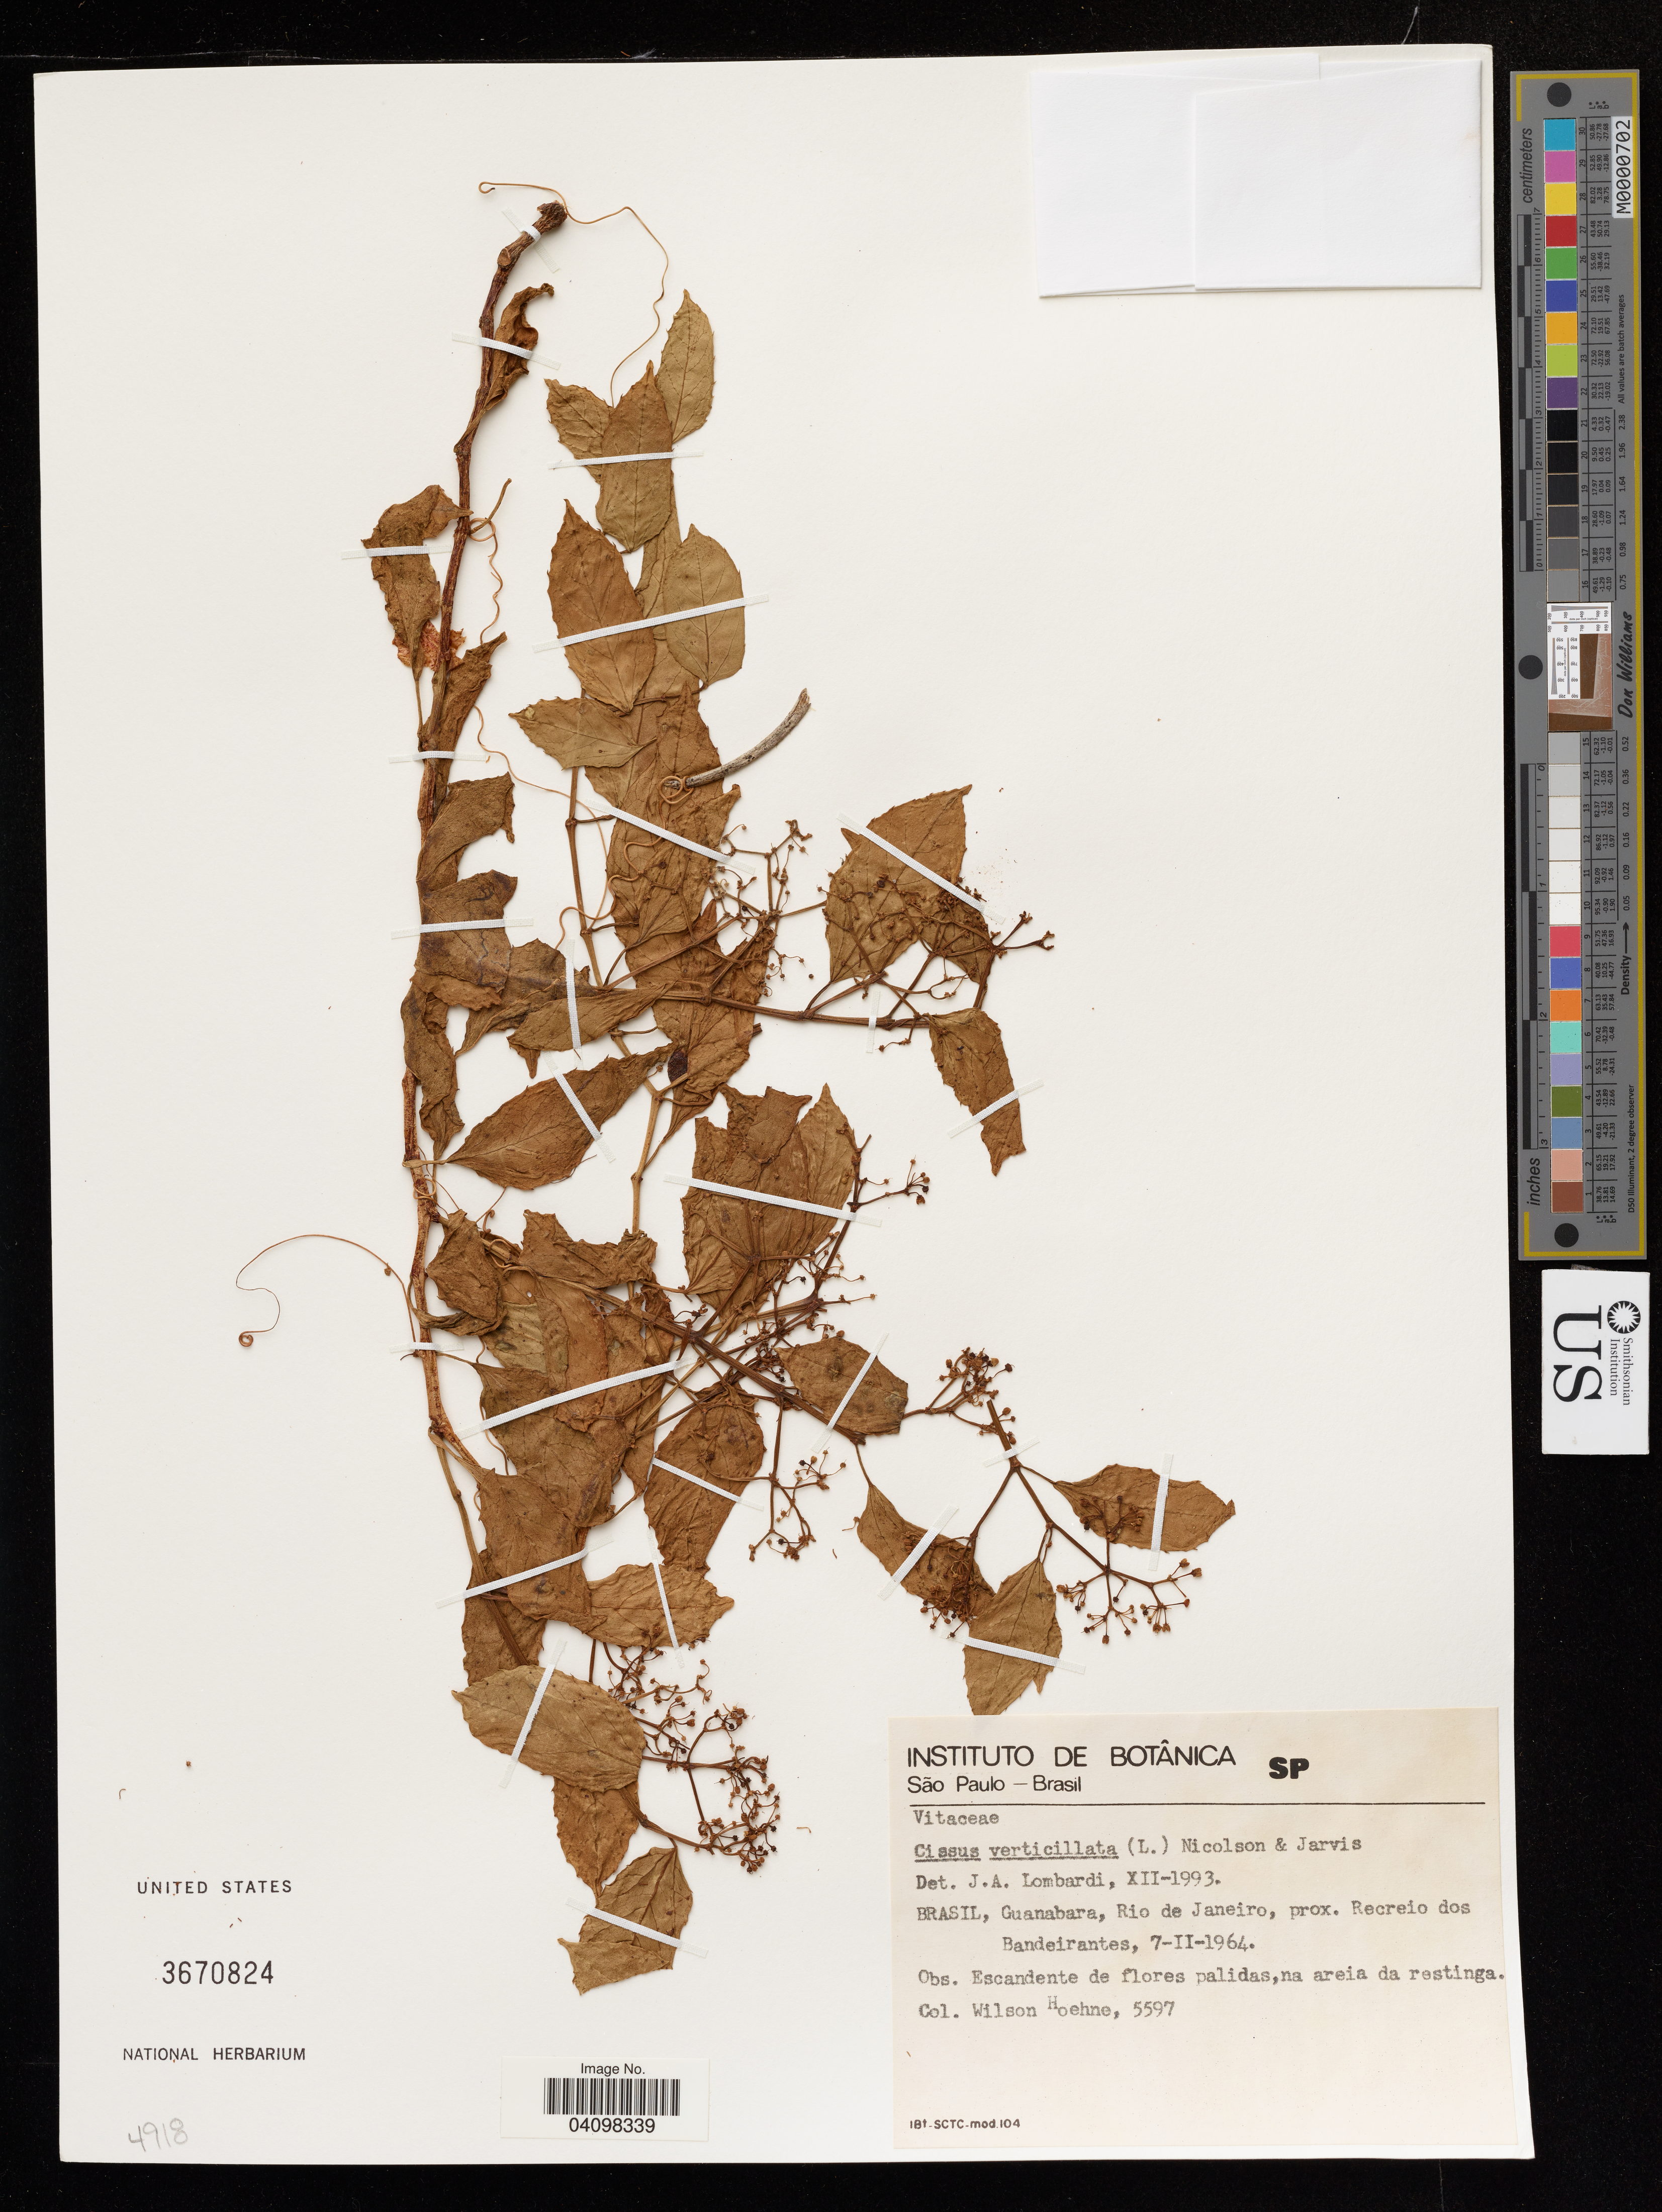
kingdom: Plantae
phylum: Tracheophyta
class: Magnoliopsida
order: Vitales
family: Vitaceae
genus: Cissus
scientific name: Cissus verticillata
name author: (L.) Nicolson & C.E. Jarvis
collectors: W. Hoehne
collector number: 5597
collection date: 1964-02-07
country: Brazil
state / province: Rio de Janeiro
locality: Guanabara. prox. Recreio dos Bandeirantes.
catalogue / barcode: US 3670824